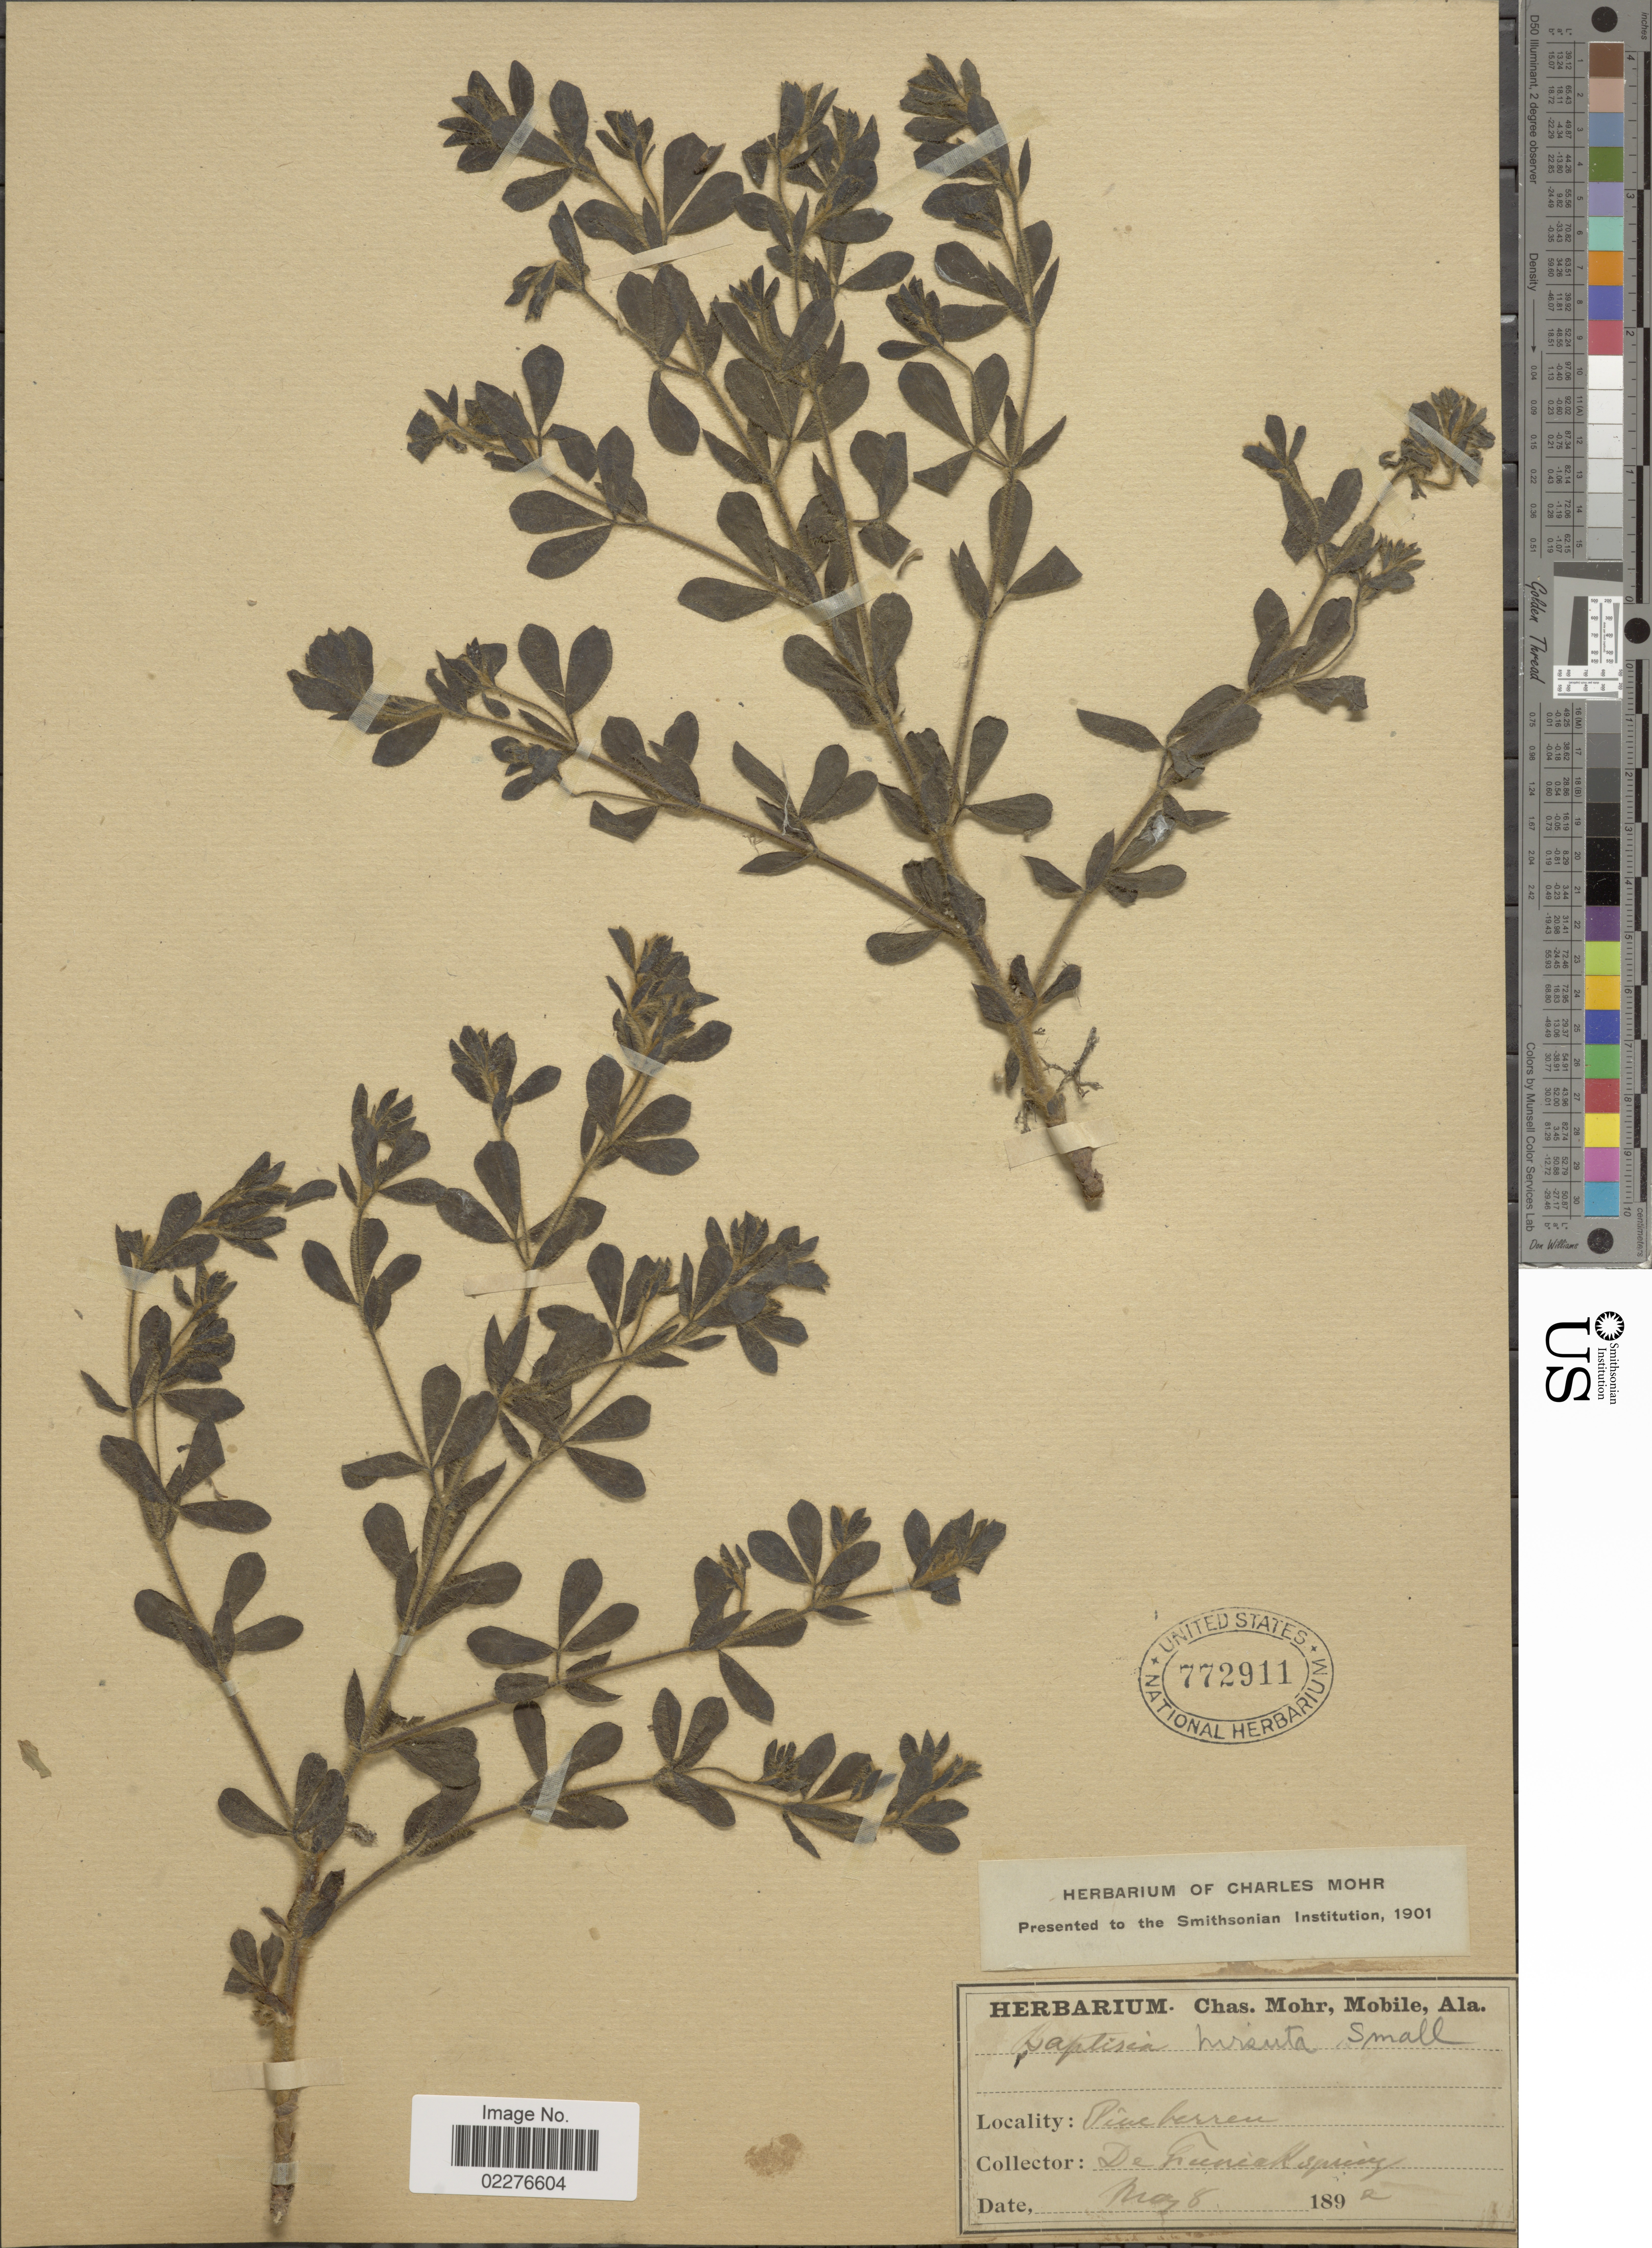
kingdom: Plantae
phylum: Tracheophyta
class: Magnoliopsida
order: Fabales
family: Fabaceae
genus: Baptisia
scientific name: Baptisia hirsuta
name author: Small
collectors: ex herb. Charles Mohr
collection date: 1892-04-07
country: United States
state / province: Florida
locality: Pine barren, De Funiak Springs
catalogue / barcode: US 772911